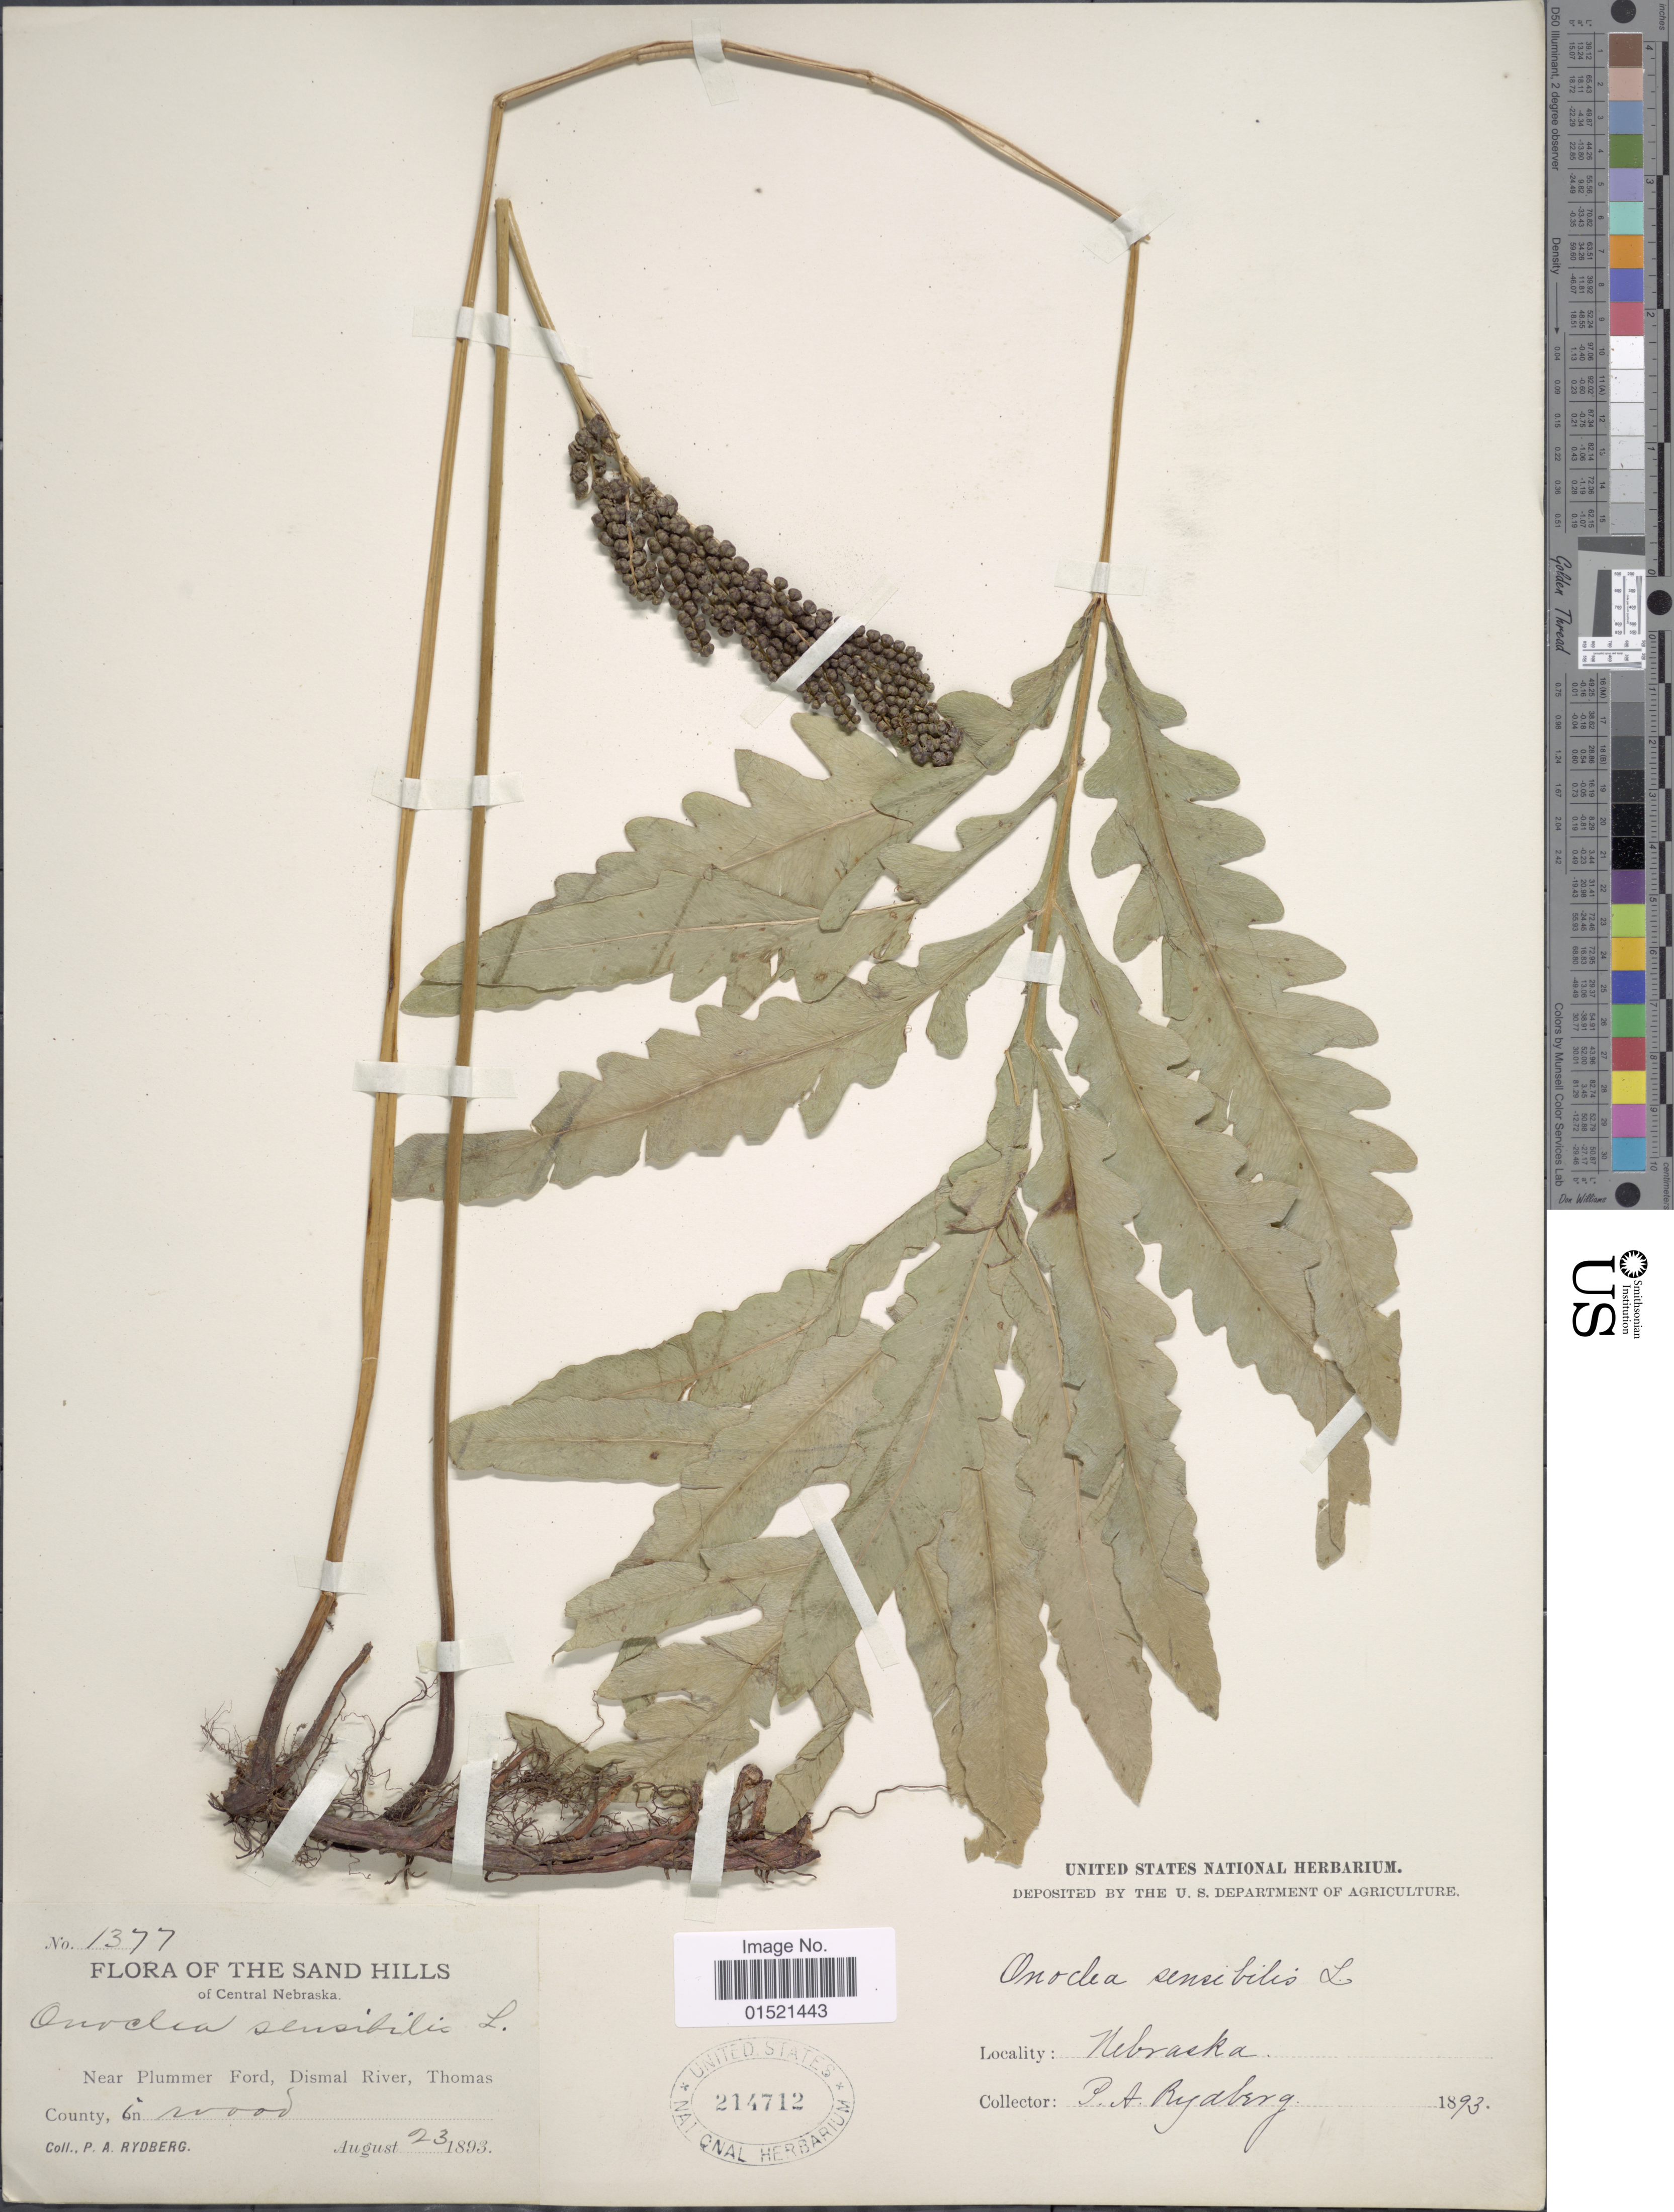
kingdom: Plantae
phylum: Tracheophyta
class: Polypodiopsida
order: Polypodiales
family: Onocleaceae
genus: Onoclea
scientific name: Onoclea sensibilis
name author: L.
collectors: P. A. Rydberg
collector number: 1377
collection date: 1893-08-23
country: United States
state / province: Nebraska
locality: The Sand Hills of Central Nebraska. Near Plummer Ford, Dismal River, Thomas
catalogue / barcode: US 214712